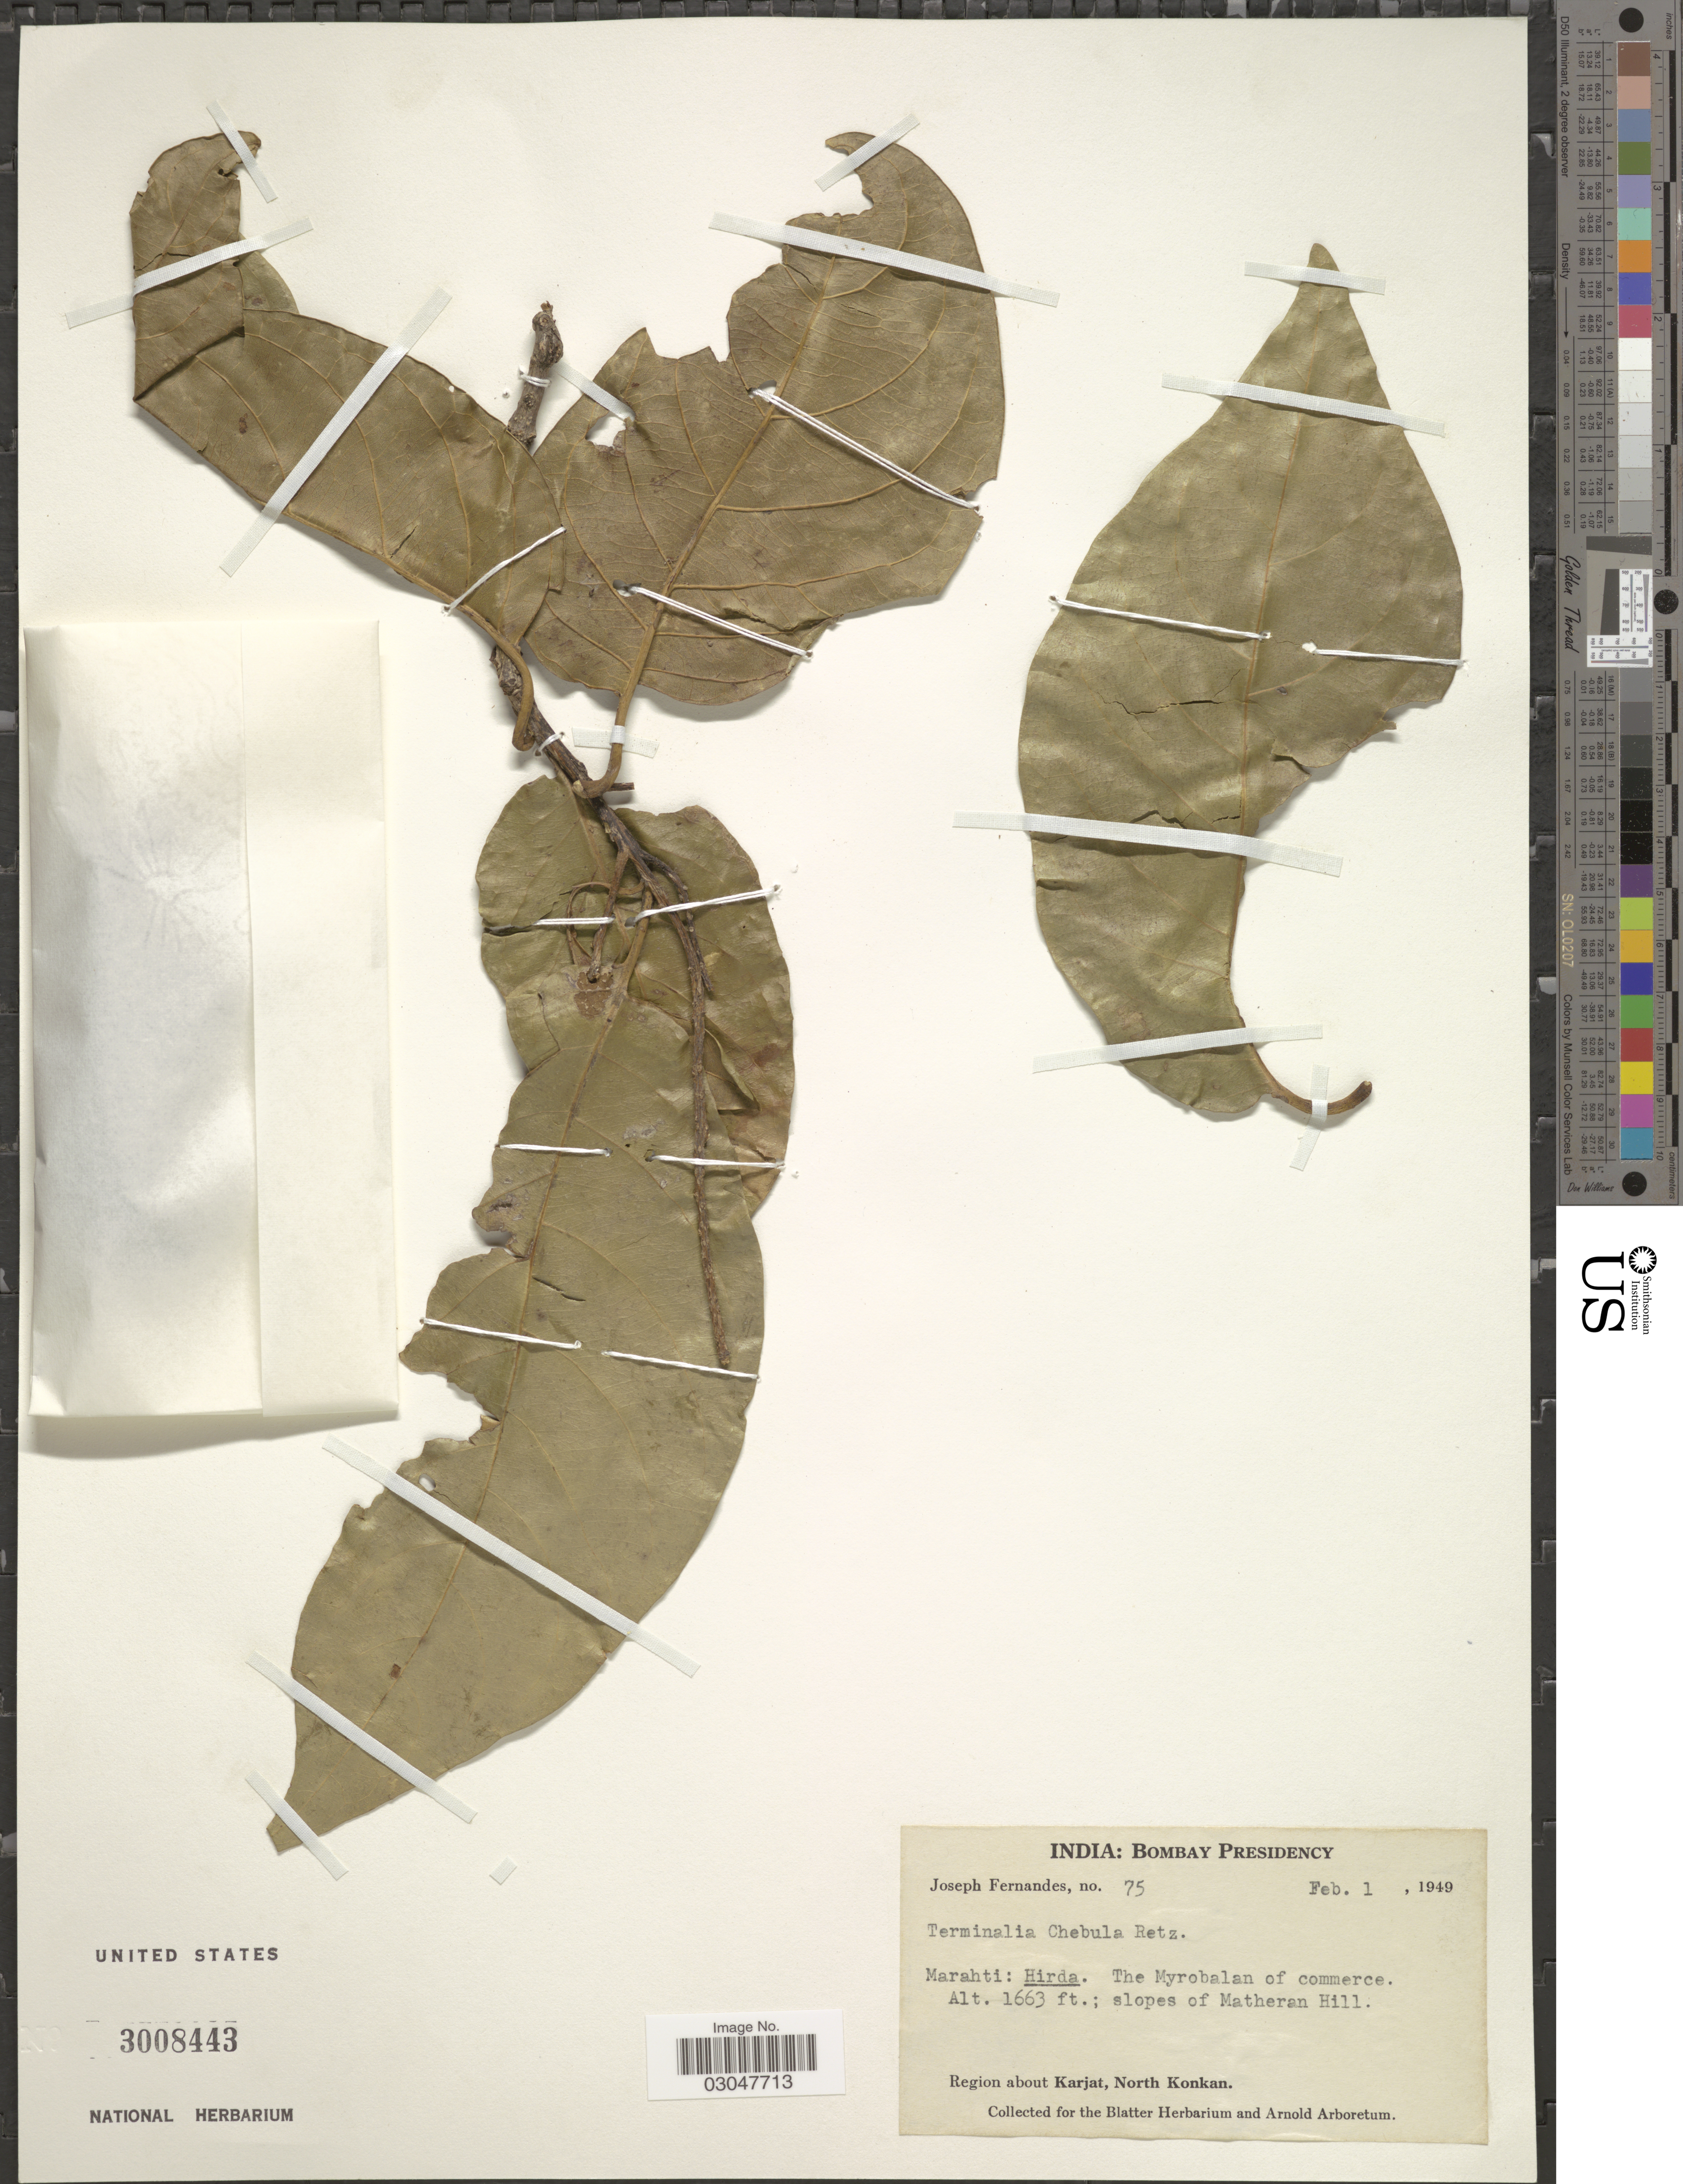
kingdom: Plantae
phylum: Tracheophyta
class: Magnoliopsida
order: Myrtales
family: Combretaceae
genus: Terminalia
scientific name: Terminalia chebula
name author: Retz.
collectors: J. Fernandes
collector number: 75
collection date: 1949-02-01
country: India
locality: Bombay Presidency. Marahti: Hirda. The Myrobalan of commerce. Slopes of Matheran Hill. Region about Karjat, North Konkan.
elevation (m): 507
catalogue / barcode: US 3008443